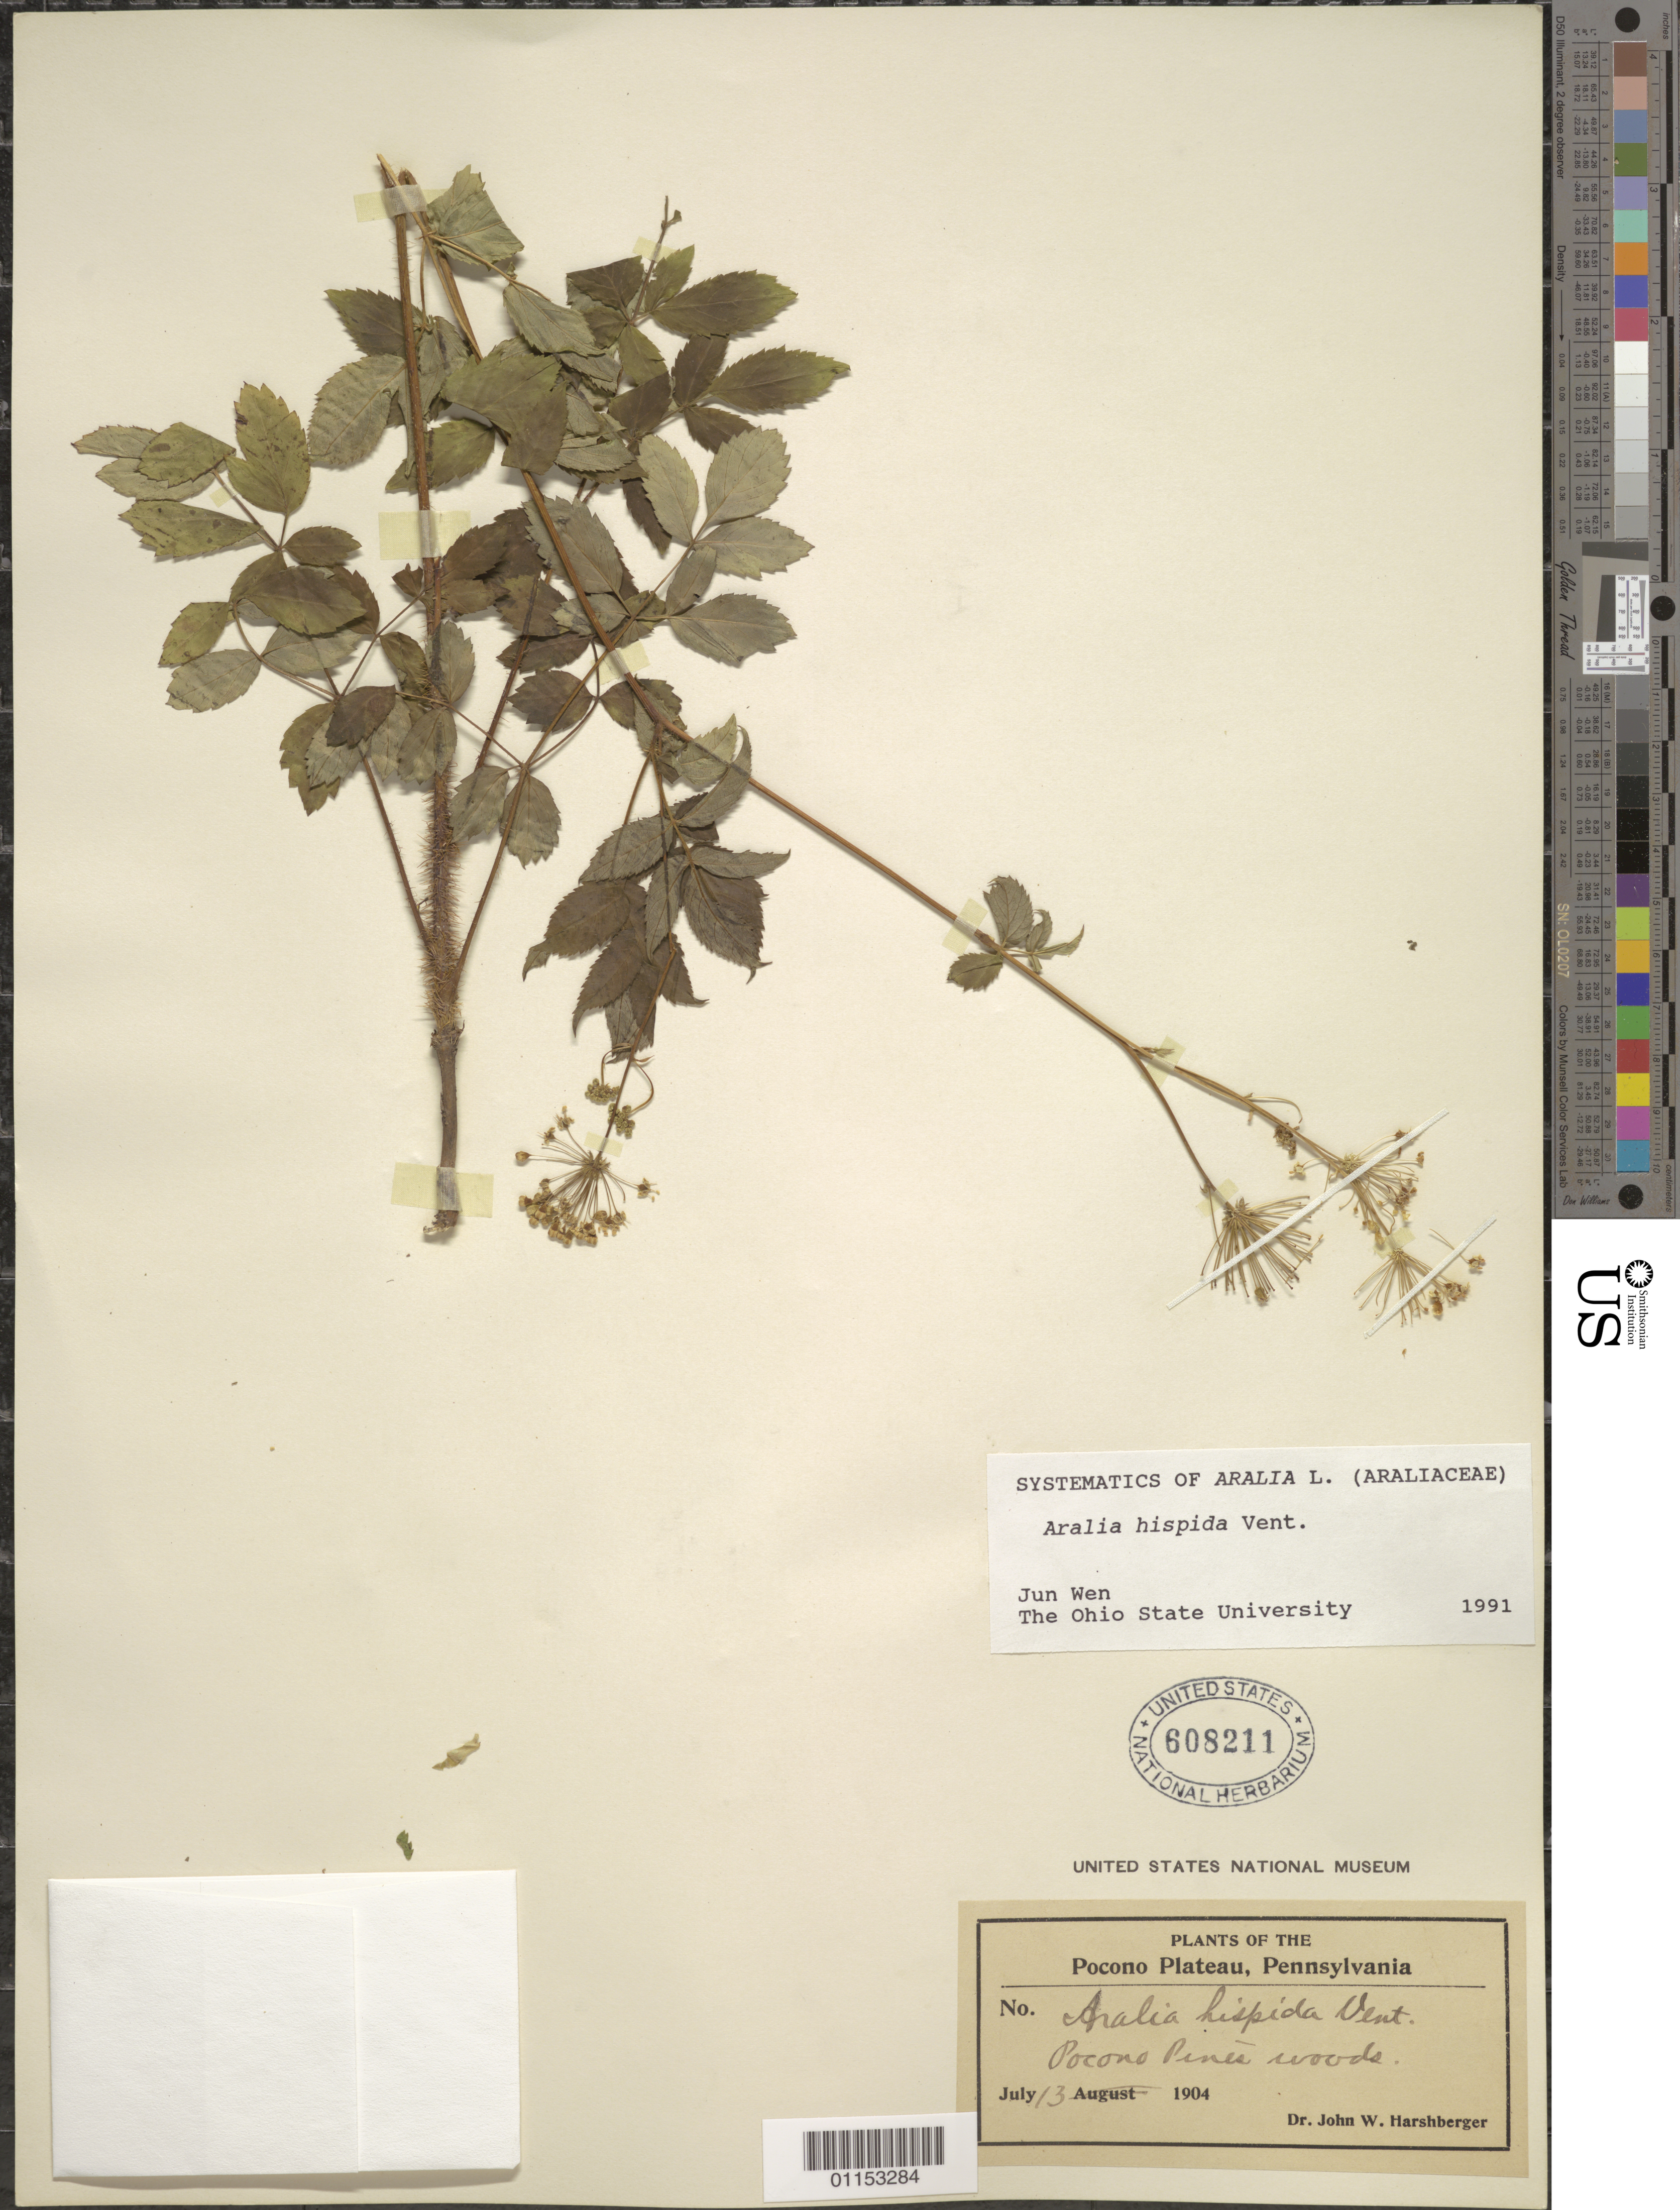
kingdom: Plantae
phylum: Tracheophyta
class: Magnoliopsida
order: Apiales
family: Araliaceae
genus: Aralia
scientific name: Aralia hispida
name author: Vent.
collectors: J. W. Harshberger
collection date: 1904-07-13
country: United States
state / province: Pennsylvania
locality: Pocono Plateau.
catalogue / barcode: US 608211